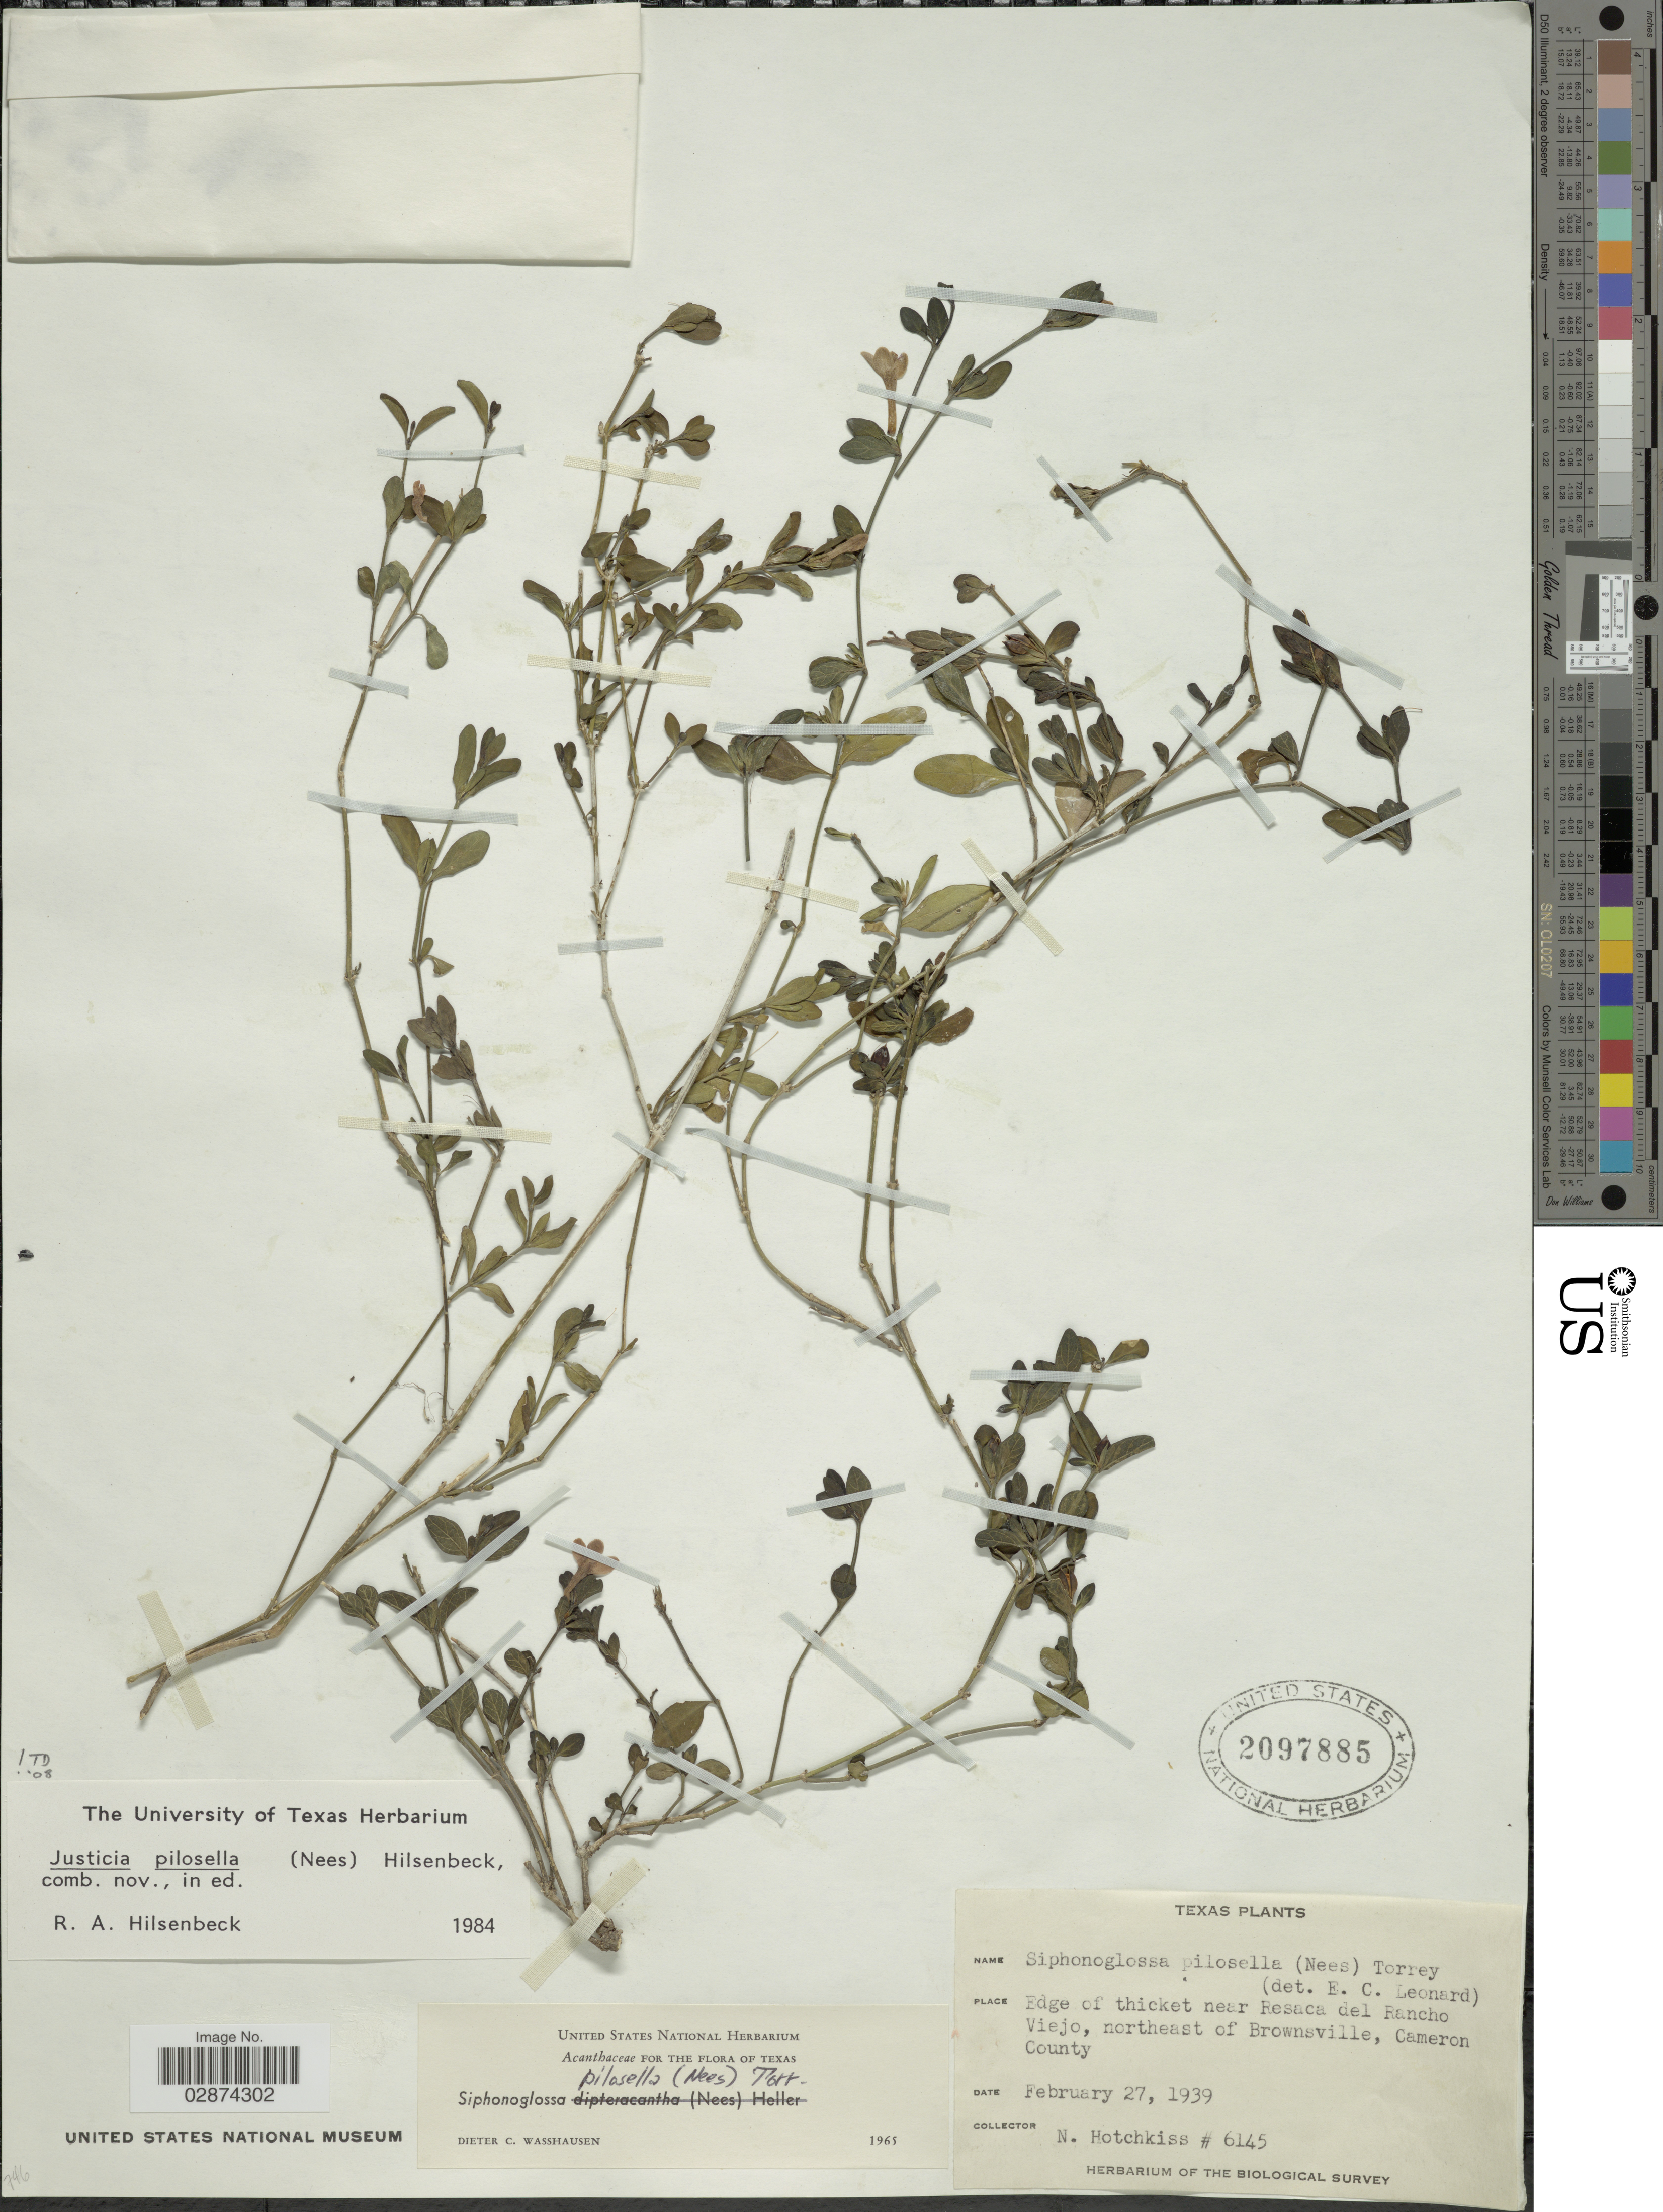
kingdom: Plantae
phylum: Tracheophyta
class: Magnoliopsida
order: Lamiales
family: Acanthaceae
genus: Justicia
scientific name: Justicia pilosella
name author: (Nees) Hilsenb.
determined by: Fisher, Amanda, (LOB), California State University, Long Beach (UNITED STATES)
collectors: N. Hotchkiss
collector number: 6145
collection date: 1939-02-27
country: United States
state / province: Texas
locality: Edge of thicket near Resaca del Rancho Viejo, northeast of Brownsville, Cameron County.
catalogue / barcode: US 2097885